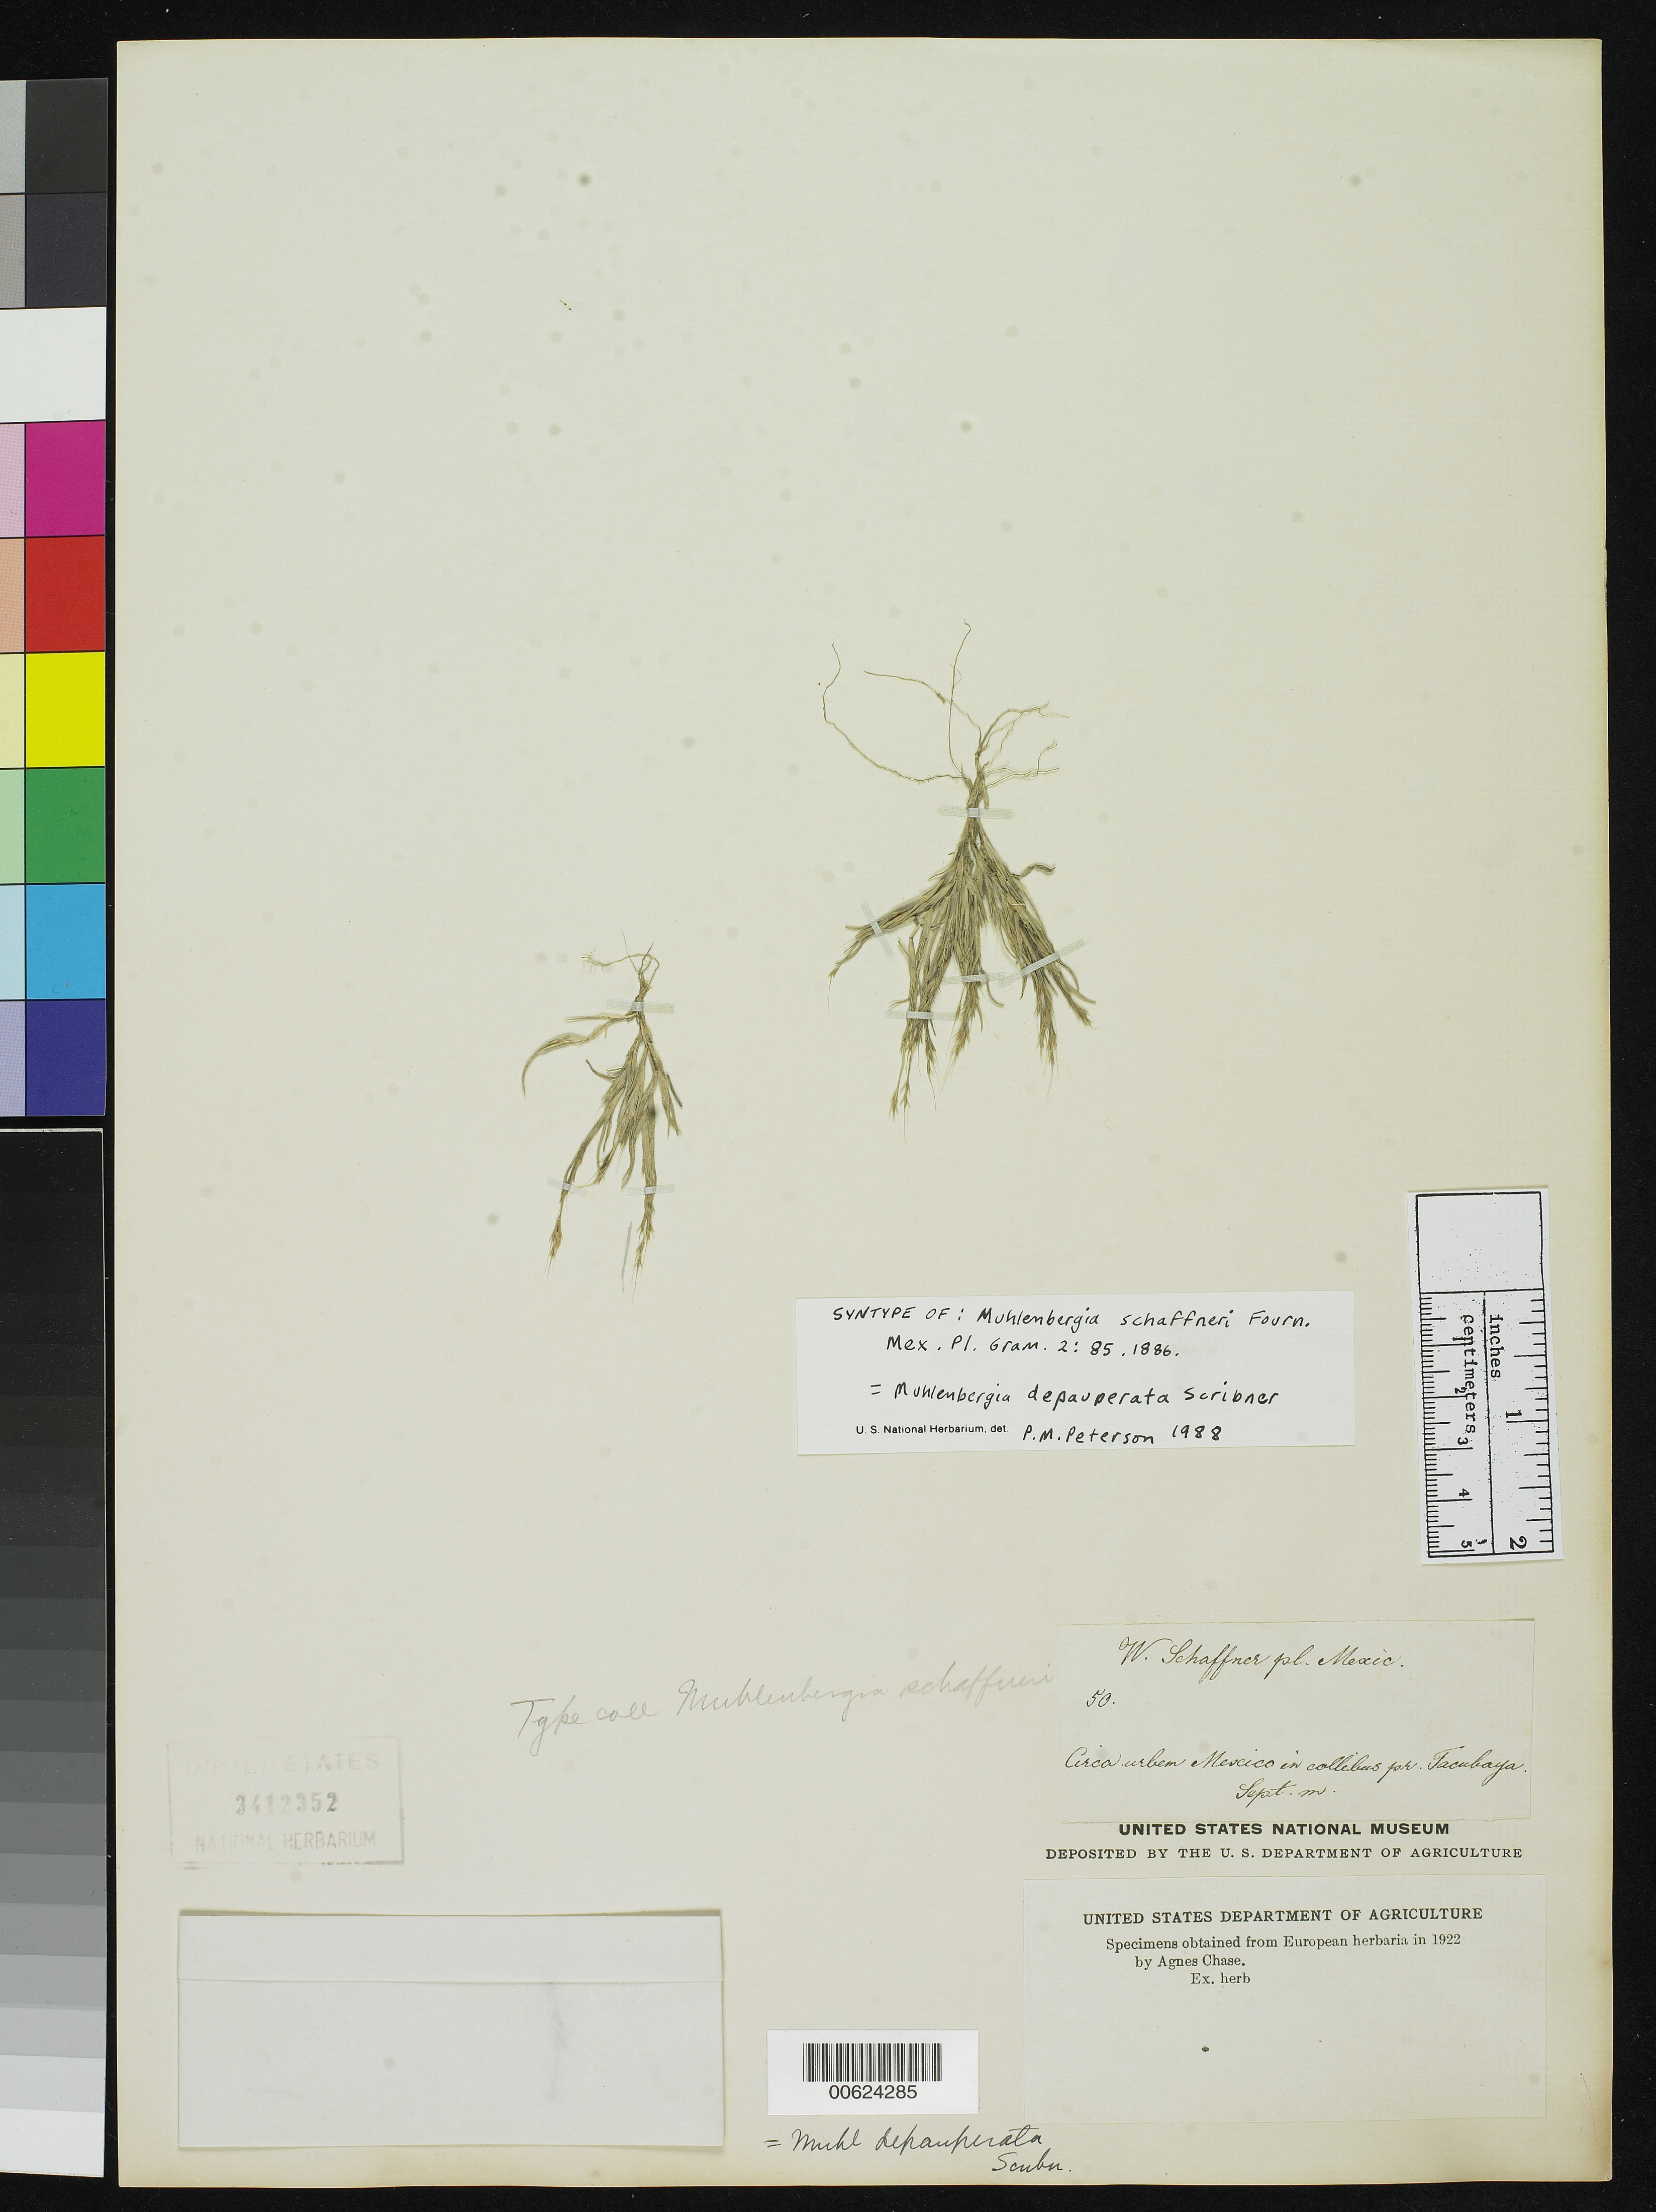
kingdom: Plantae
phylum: Tracheophyta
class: Liliopsida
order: Poales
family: Poaceae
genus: Muhlenbergia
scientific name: Muhlenbergia schaffneri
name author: E. Fourn.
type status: Isosyntype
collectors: W. Schaffner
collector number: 50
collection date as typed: Sep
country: Mexico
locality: Circa urbem Mexico, Tacubaya.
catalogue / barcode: US 3412352